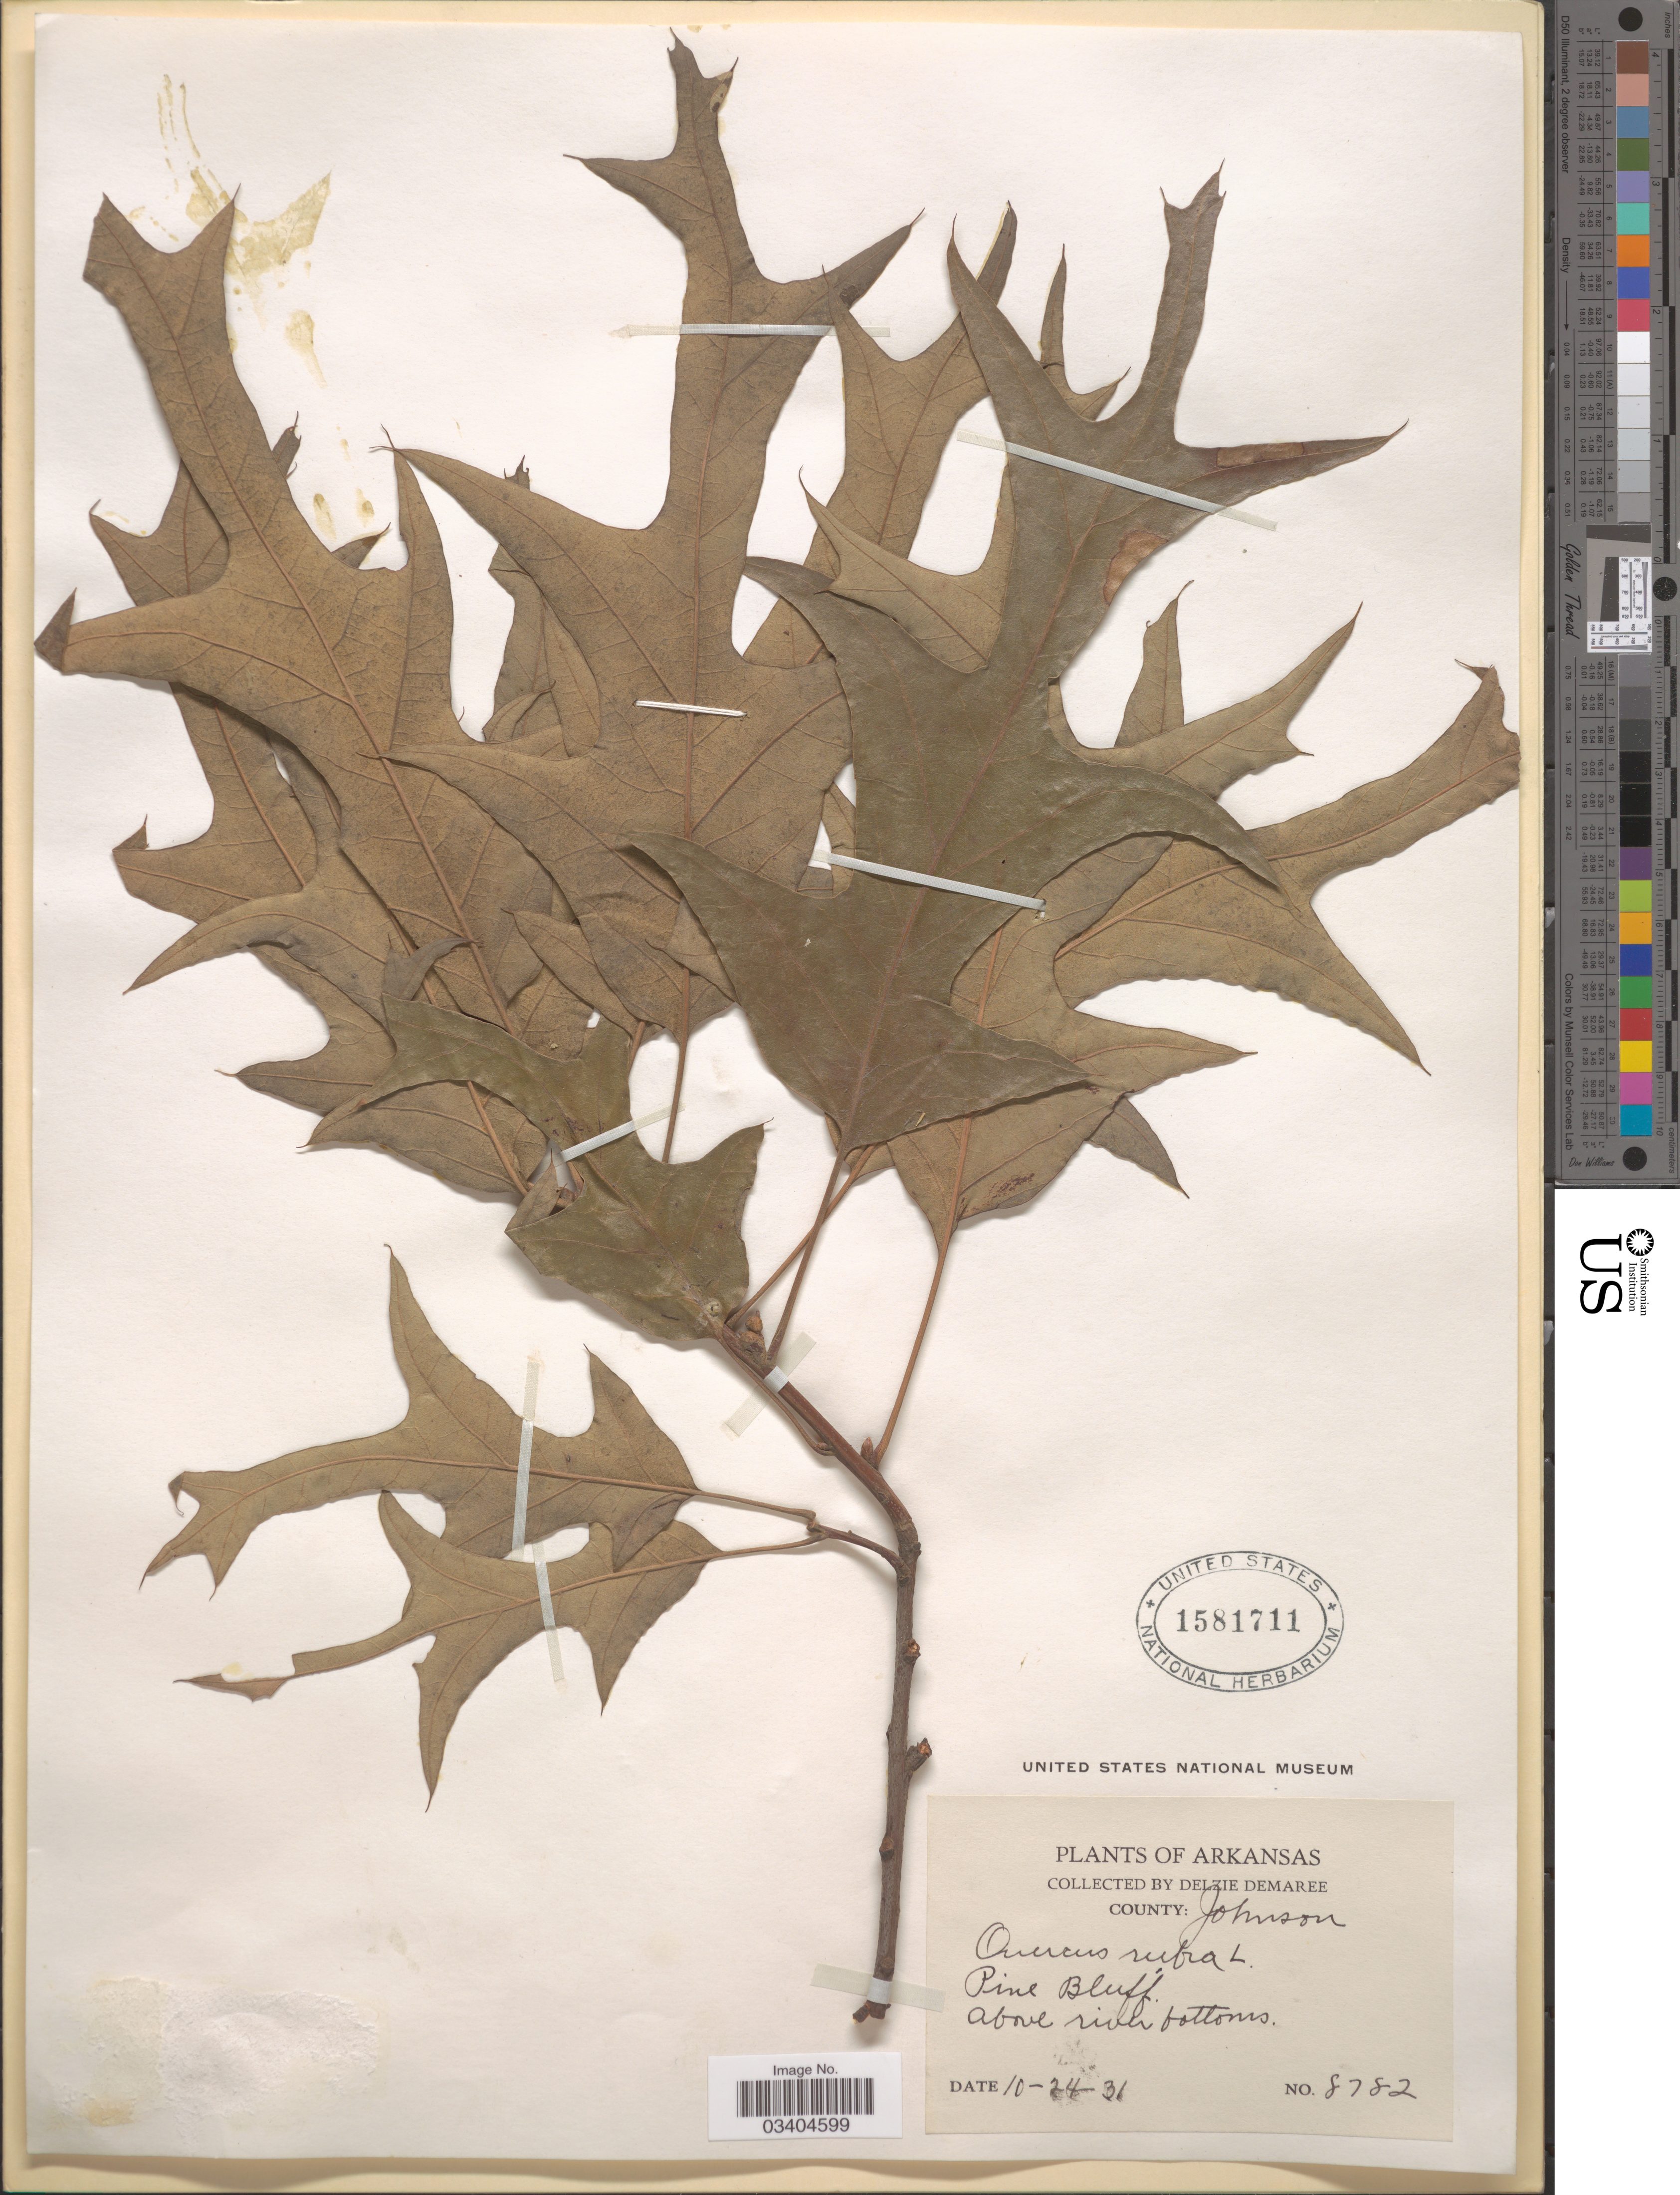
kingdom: Plantae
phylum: Tracheophyta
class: Magnoliopsida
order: Fagales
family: Fagaceae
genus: Quercus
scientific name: Quercus falcata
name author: Michx.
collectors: D. Demaree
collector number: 8782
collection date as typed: Transcribed d/m/y: 24/10/31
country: United States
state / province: Arkansas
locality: County: Johnson. Pine Bluff. Above river bottoms.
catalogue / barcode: US 1581711